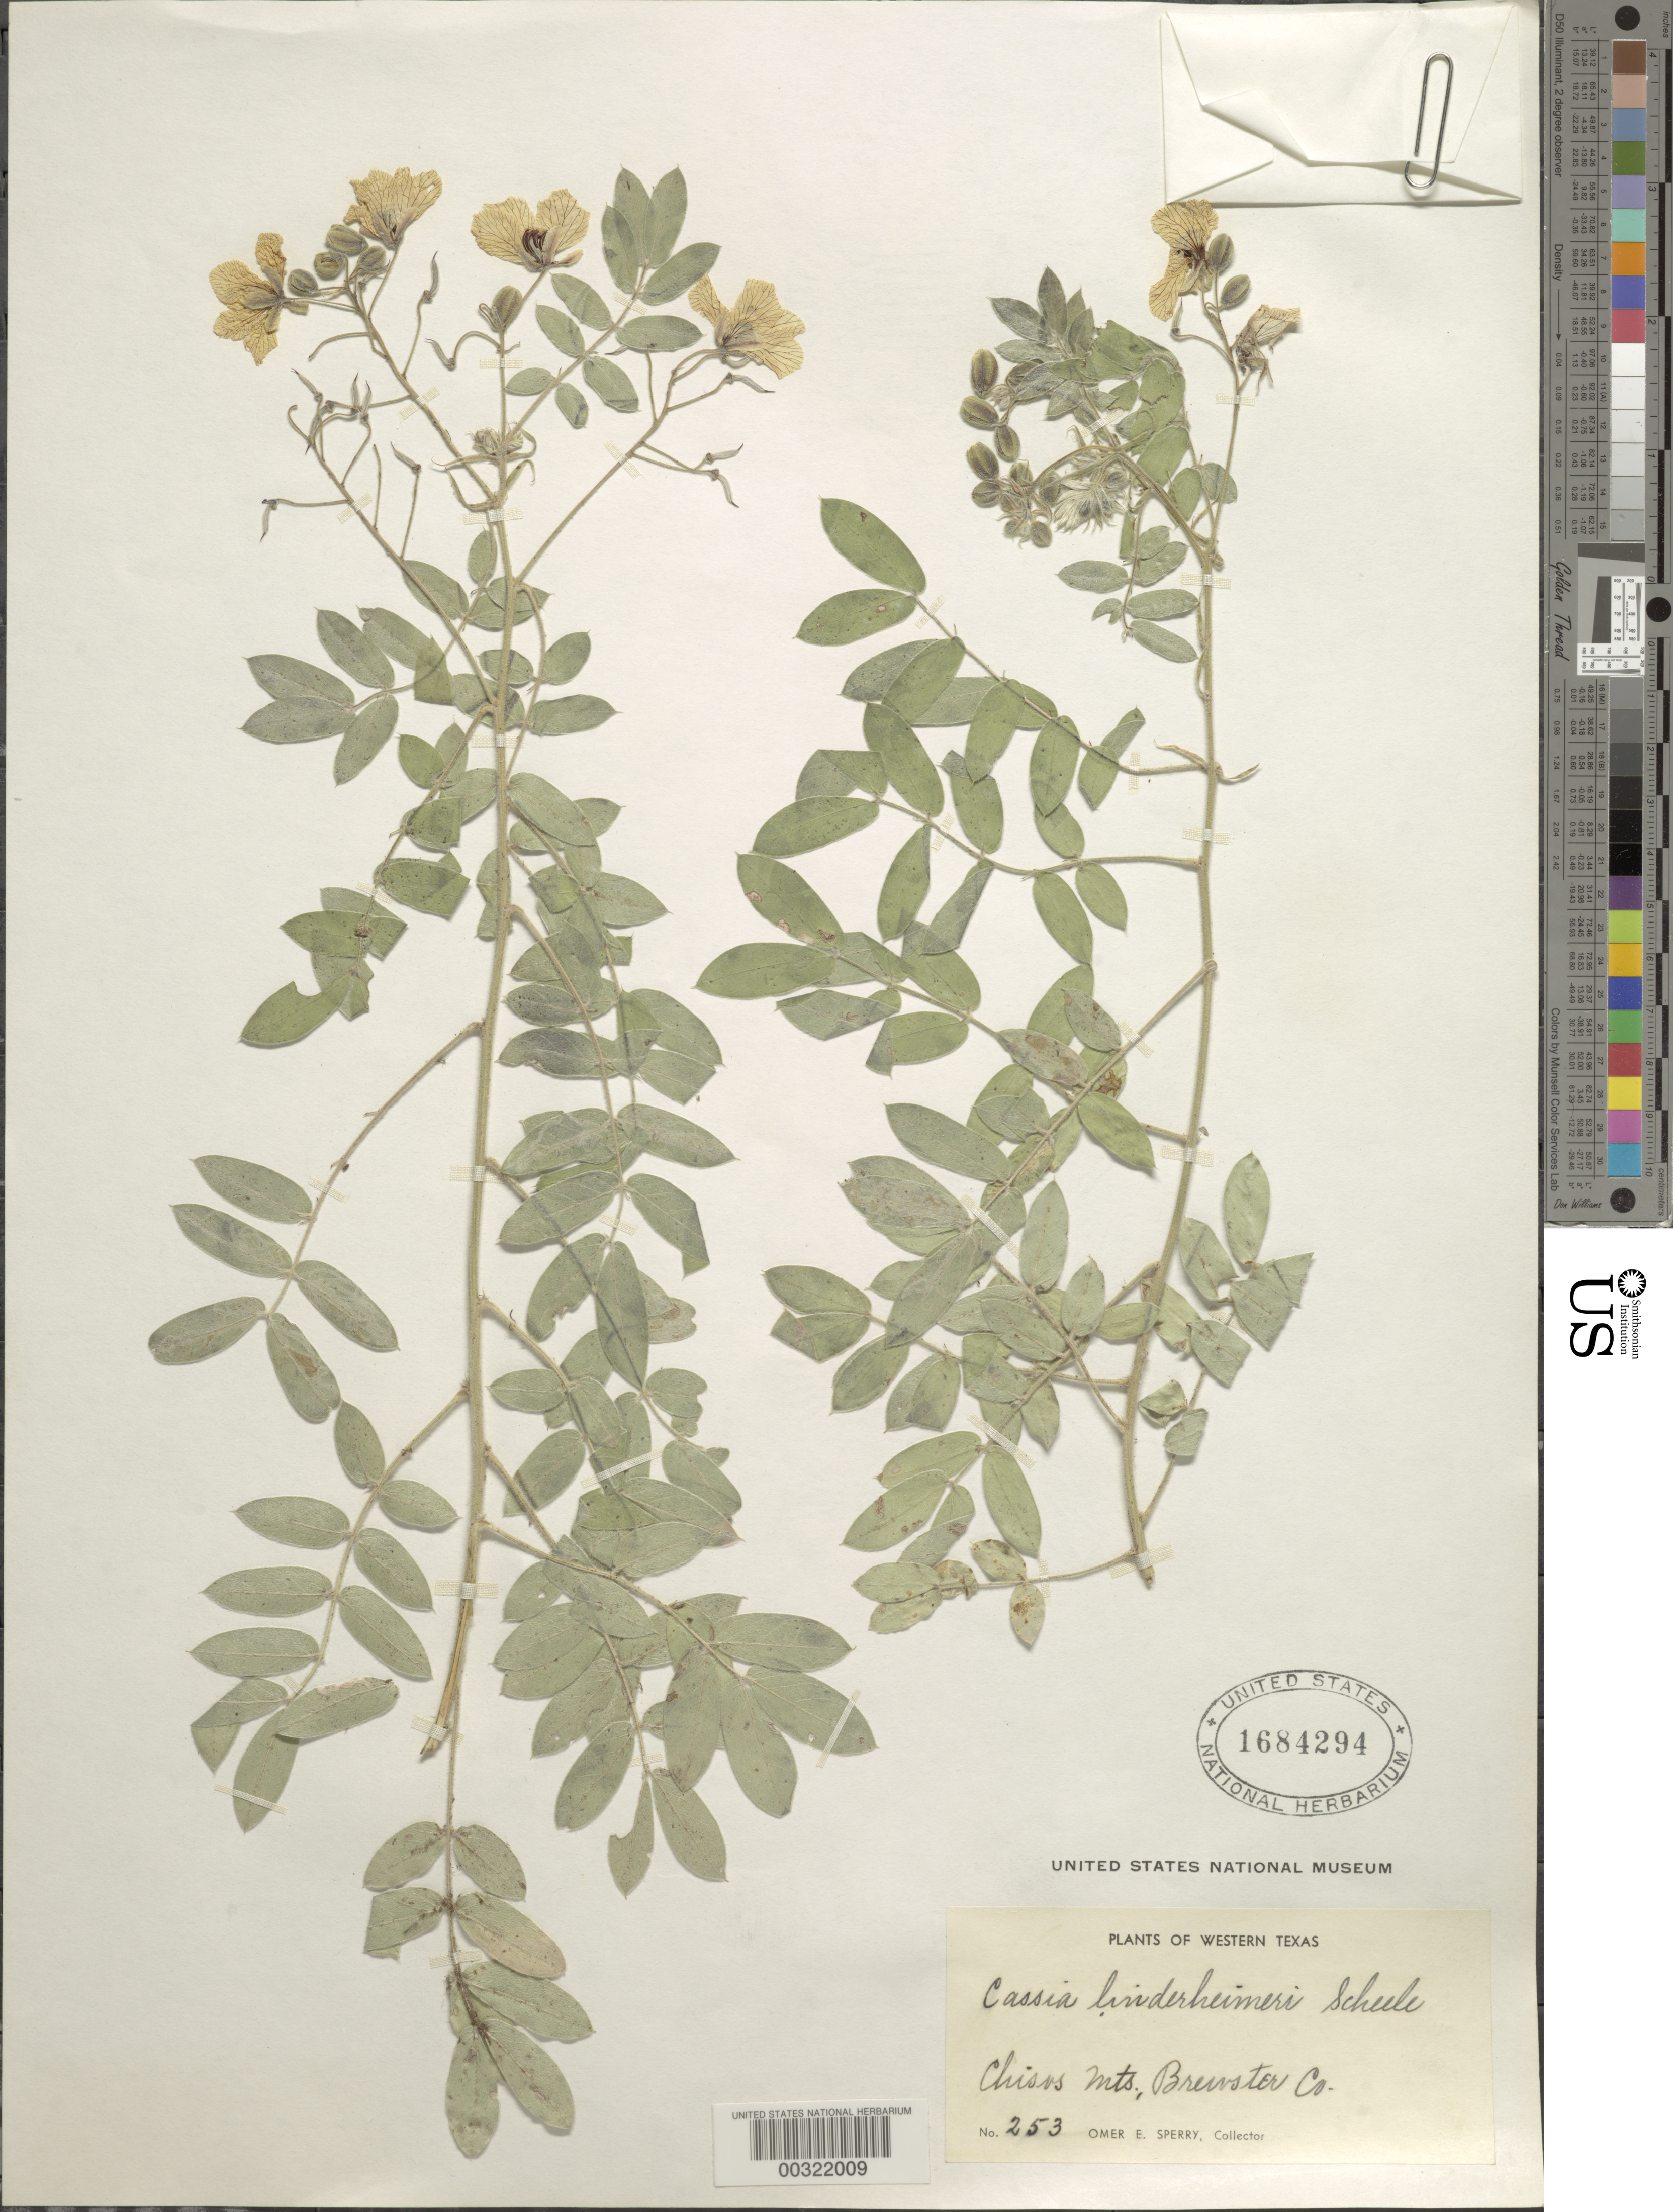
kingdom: Plantae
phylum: Tracheophyta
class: Magnoliopsida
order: Fabales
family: Fabaceae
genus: Senna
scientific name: Senna lindheimeriana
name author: (Scheele) H.S. Irwin & Barneby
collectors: O. E. Sperry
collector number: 253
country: United States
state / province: Texas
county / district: Brewster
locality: Chisos mts.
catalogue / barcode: US 1684294